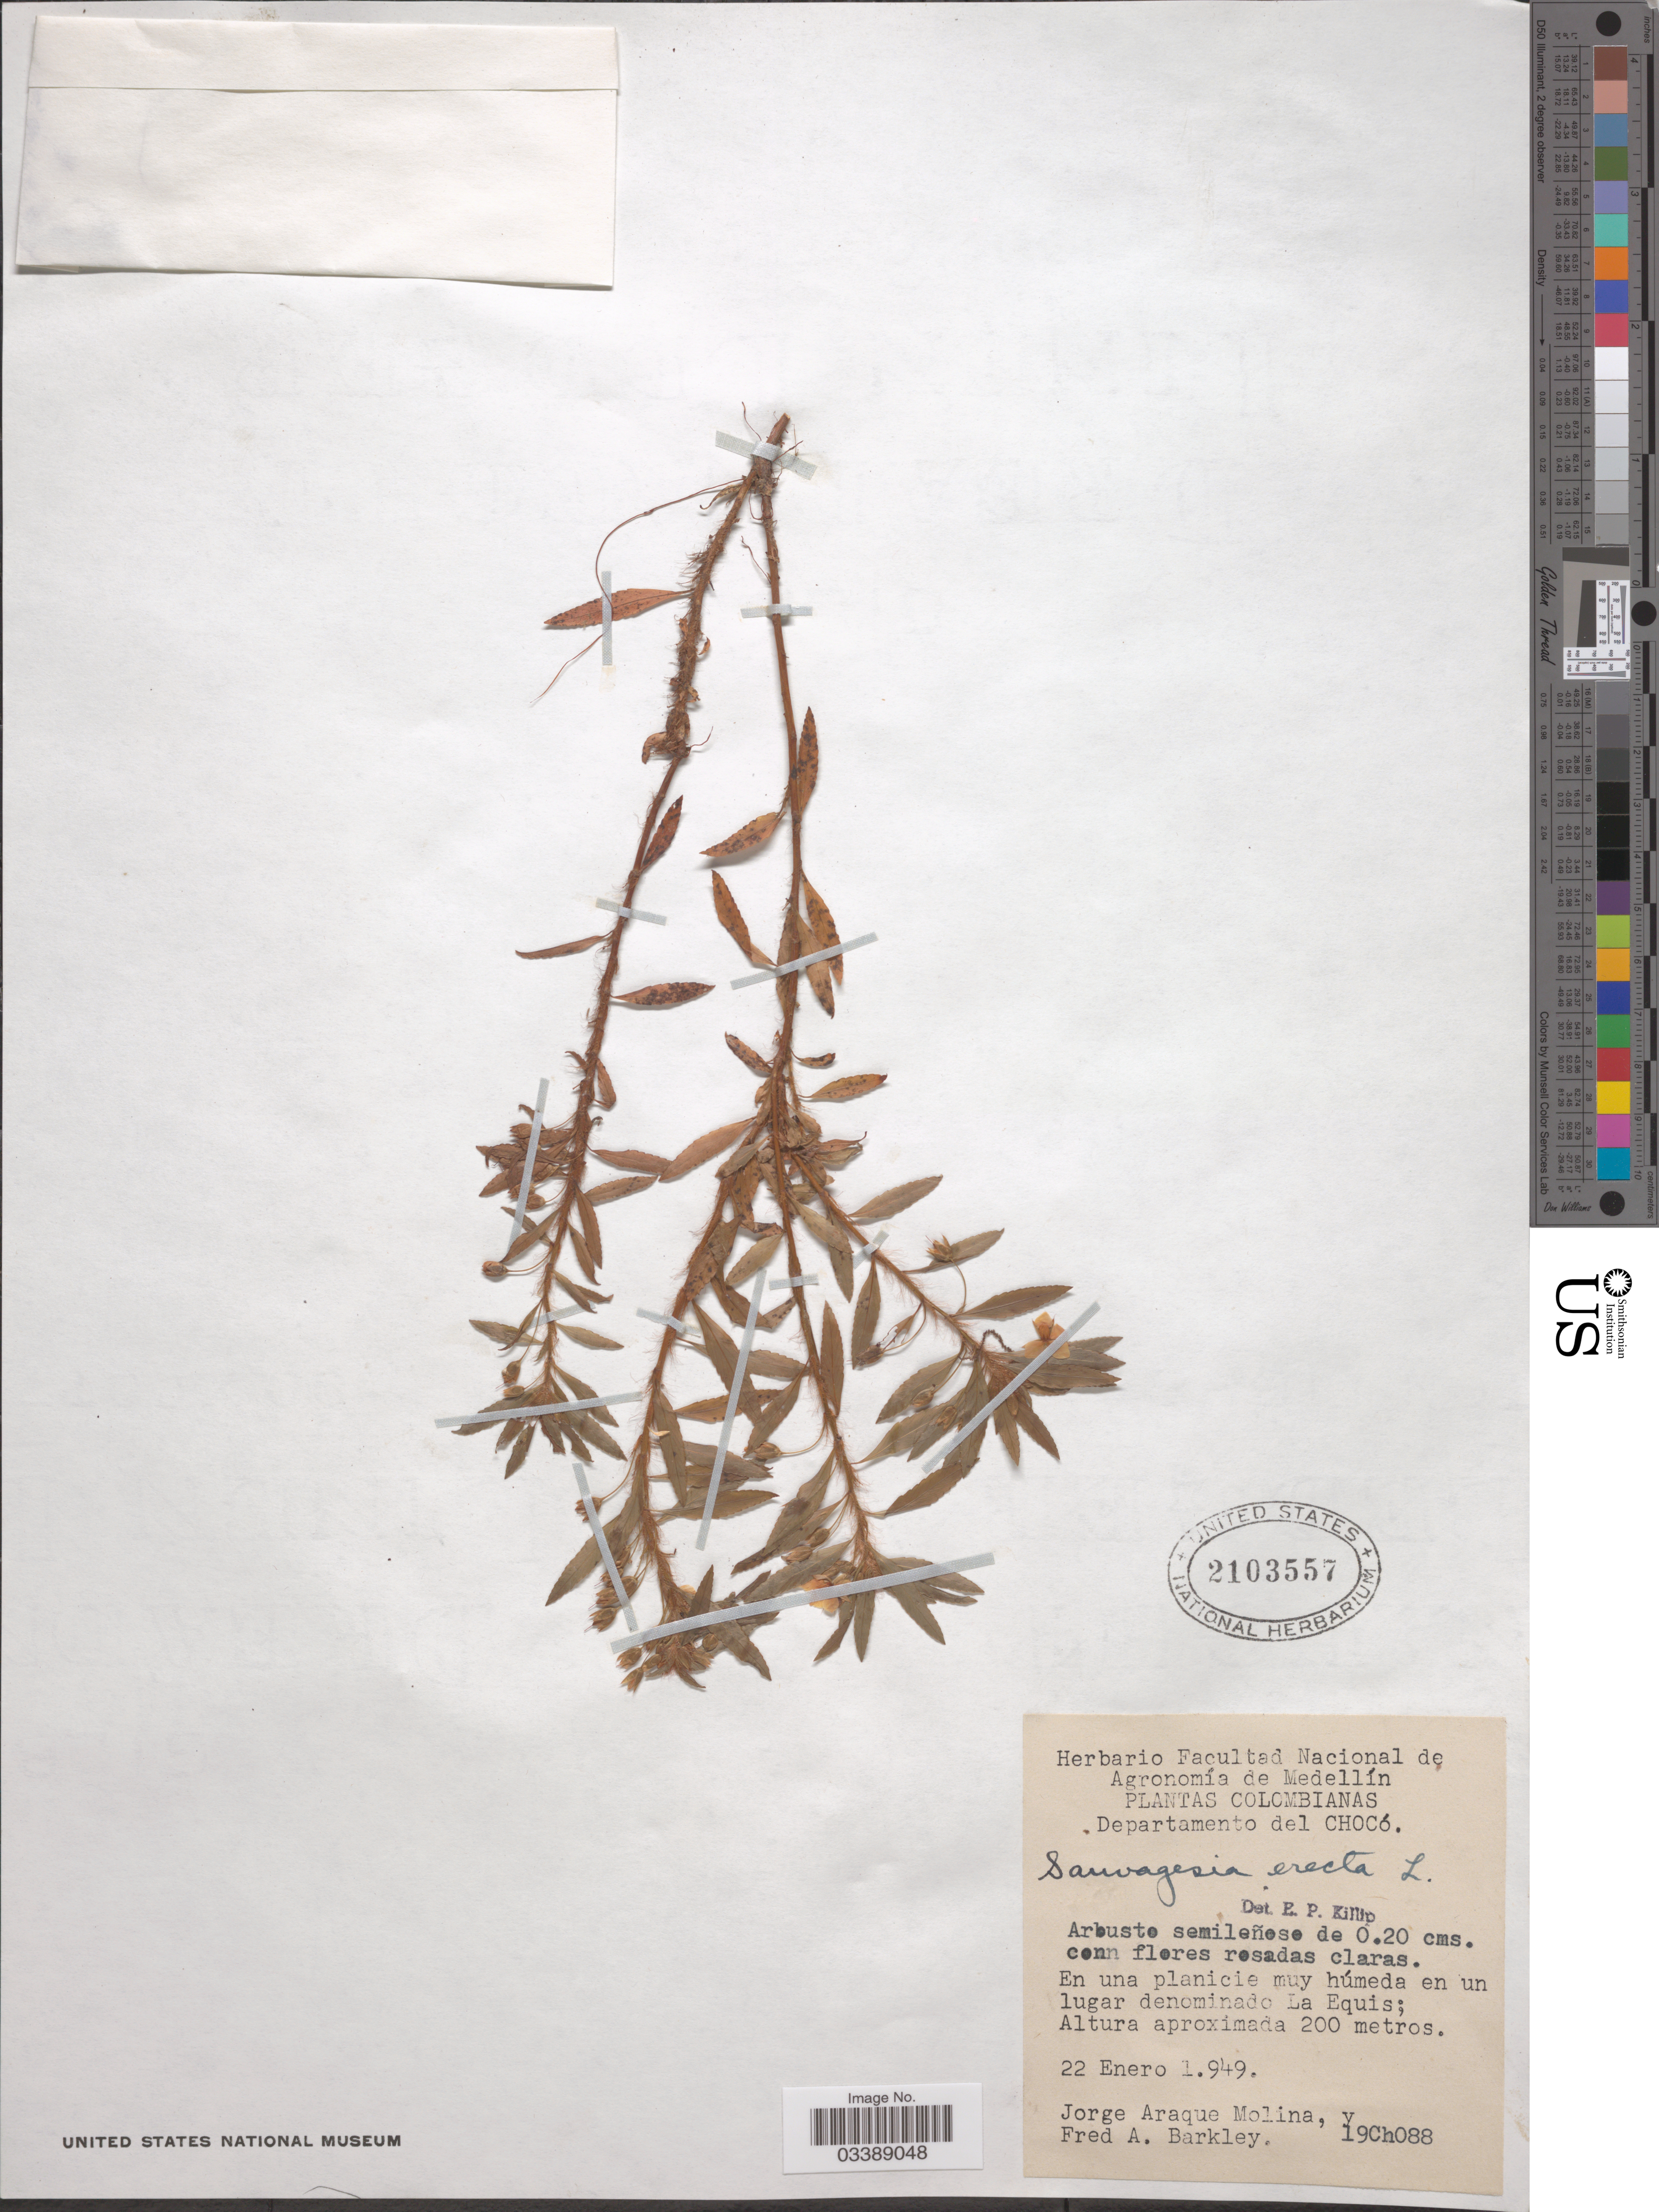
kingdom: Plantae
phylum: Tracheophyta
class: Magnoliopsida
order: Malpighiales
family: Ochnaceae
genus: Sauvagesia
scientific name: Sauvagesia erecta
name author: L.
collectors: J. Araque Molina & F. A. Barkley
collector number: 19Ch088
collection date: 1949-01-22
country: Colombia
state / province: Chocó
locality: Departamento del Chocó. En un lugar denominado La Equis.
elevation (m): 200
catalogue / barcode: US 2103557